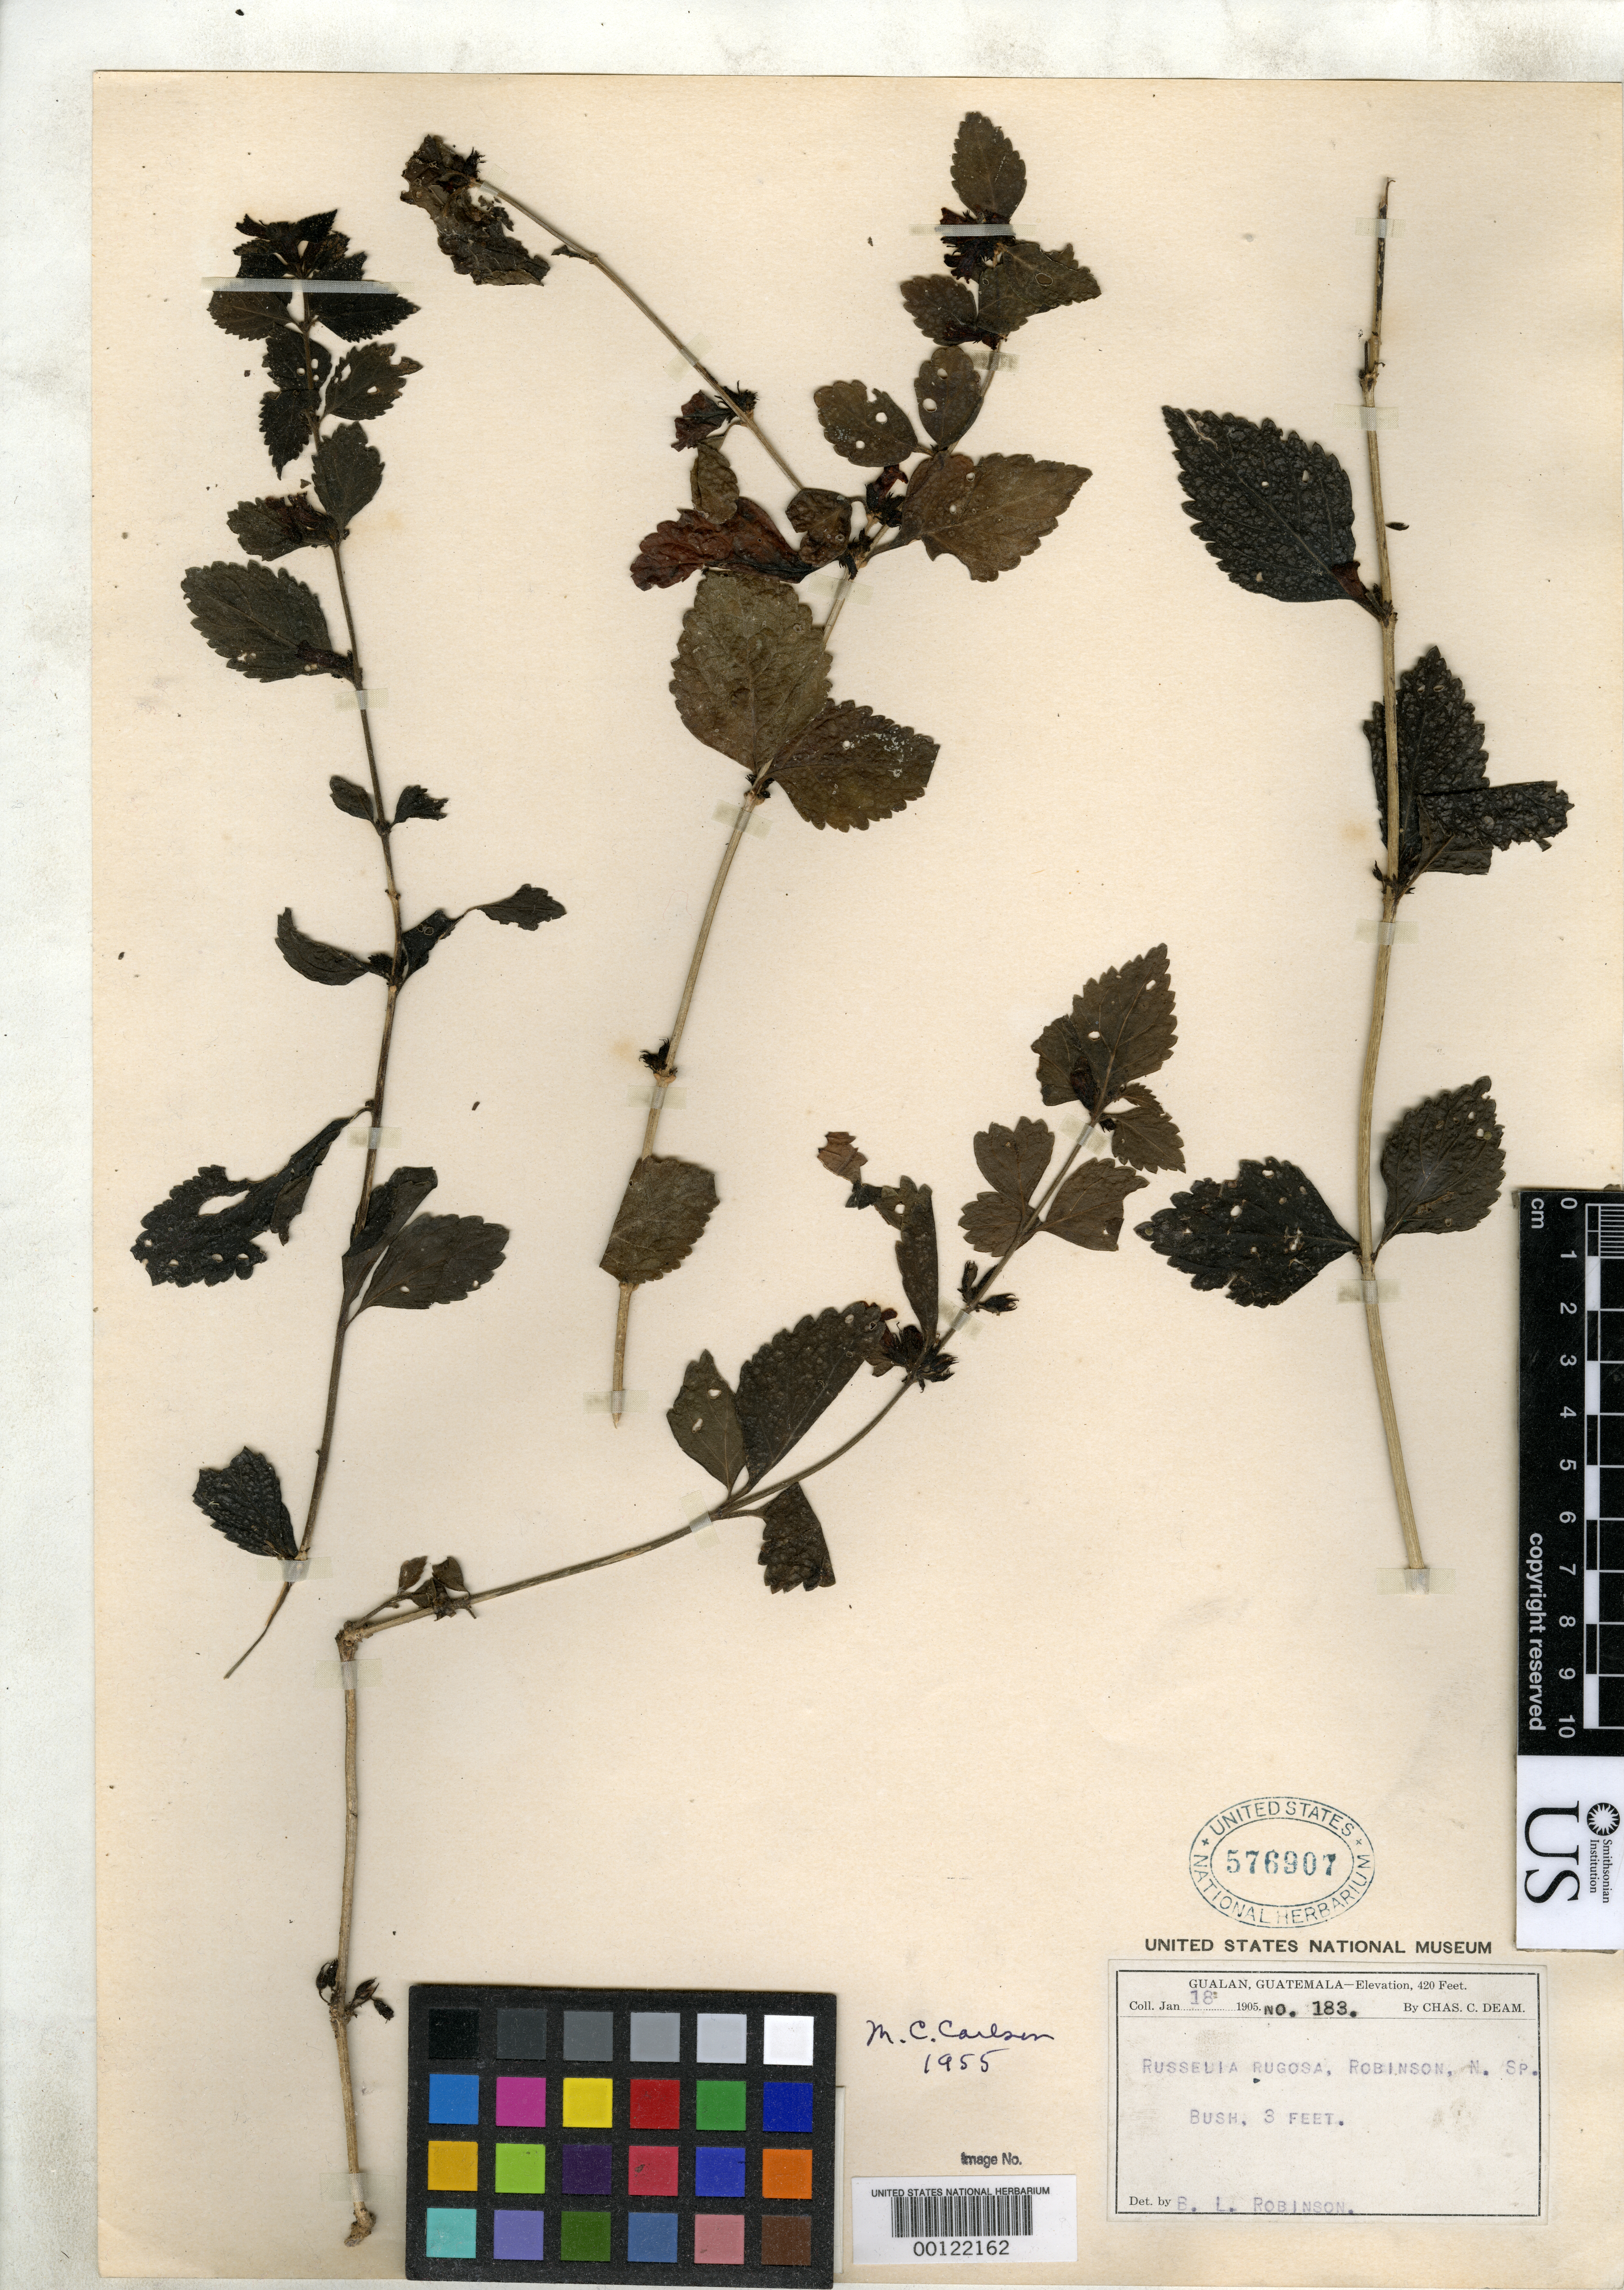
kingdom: Plantae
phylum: Tracheophyta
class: Magnoliopsida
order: Lamiales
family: Plantaginaceae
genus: Russelia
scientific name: Russelia rugosa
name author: B.L. Rob.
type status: Isotype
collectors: C. C. Deam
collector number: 183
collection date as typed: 18 Jan 1905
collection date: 1905-01-18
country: Guatemala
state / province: Zacapa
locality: Gualan.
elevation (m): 128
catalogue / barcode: US 576907